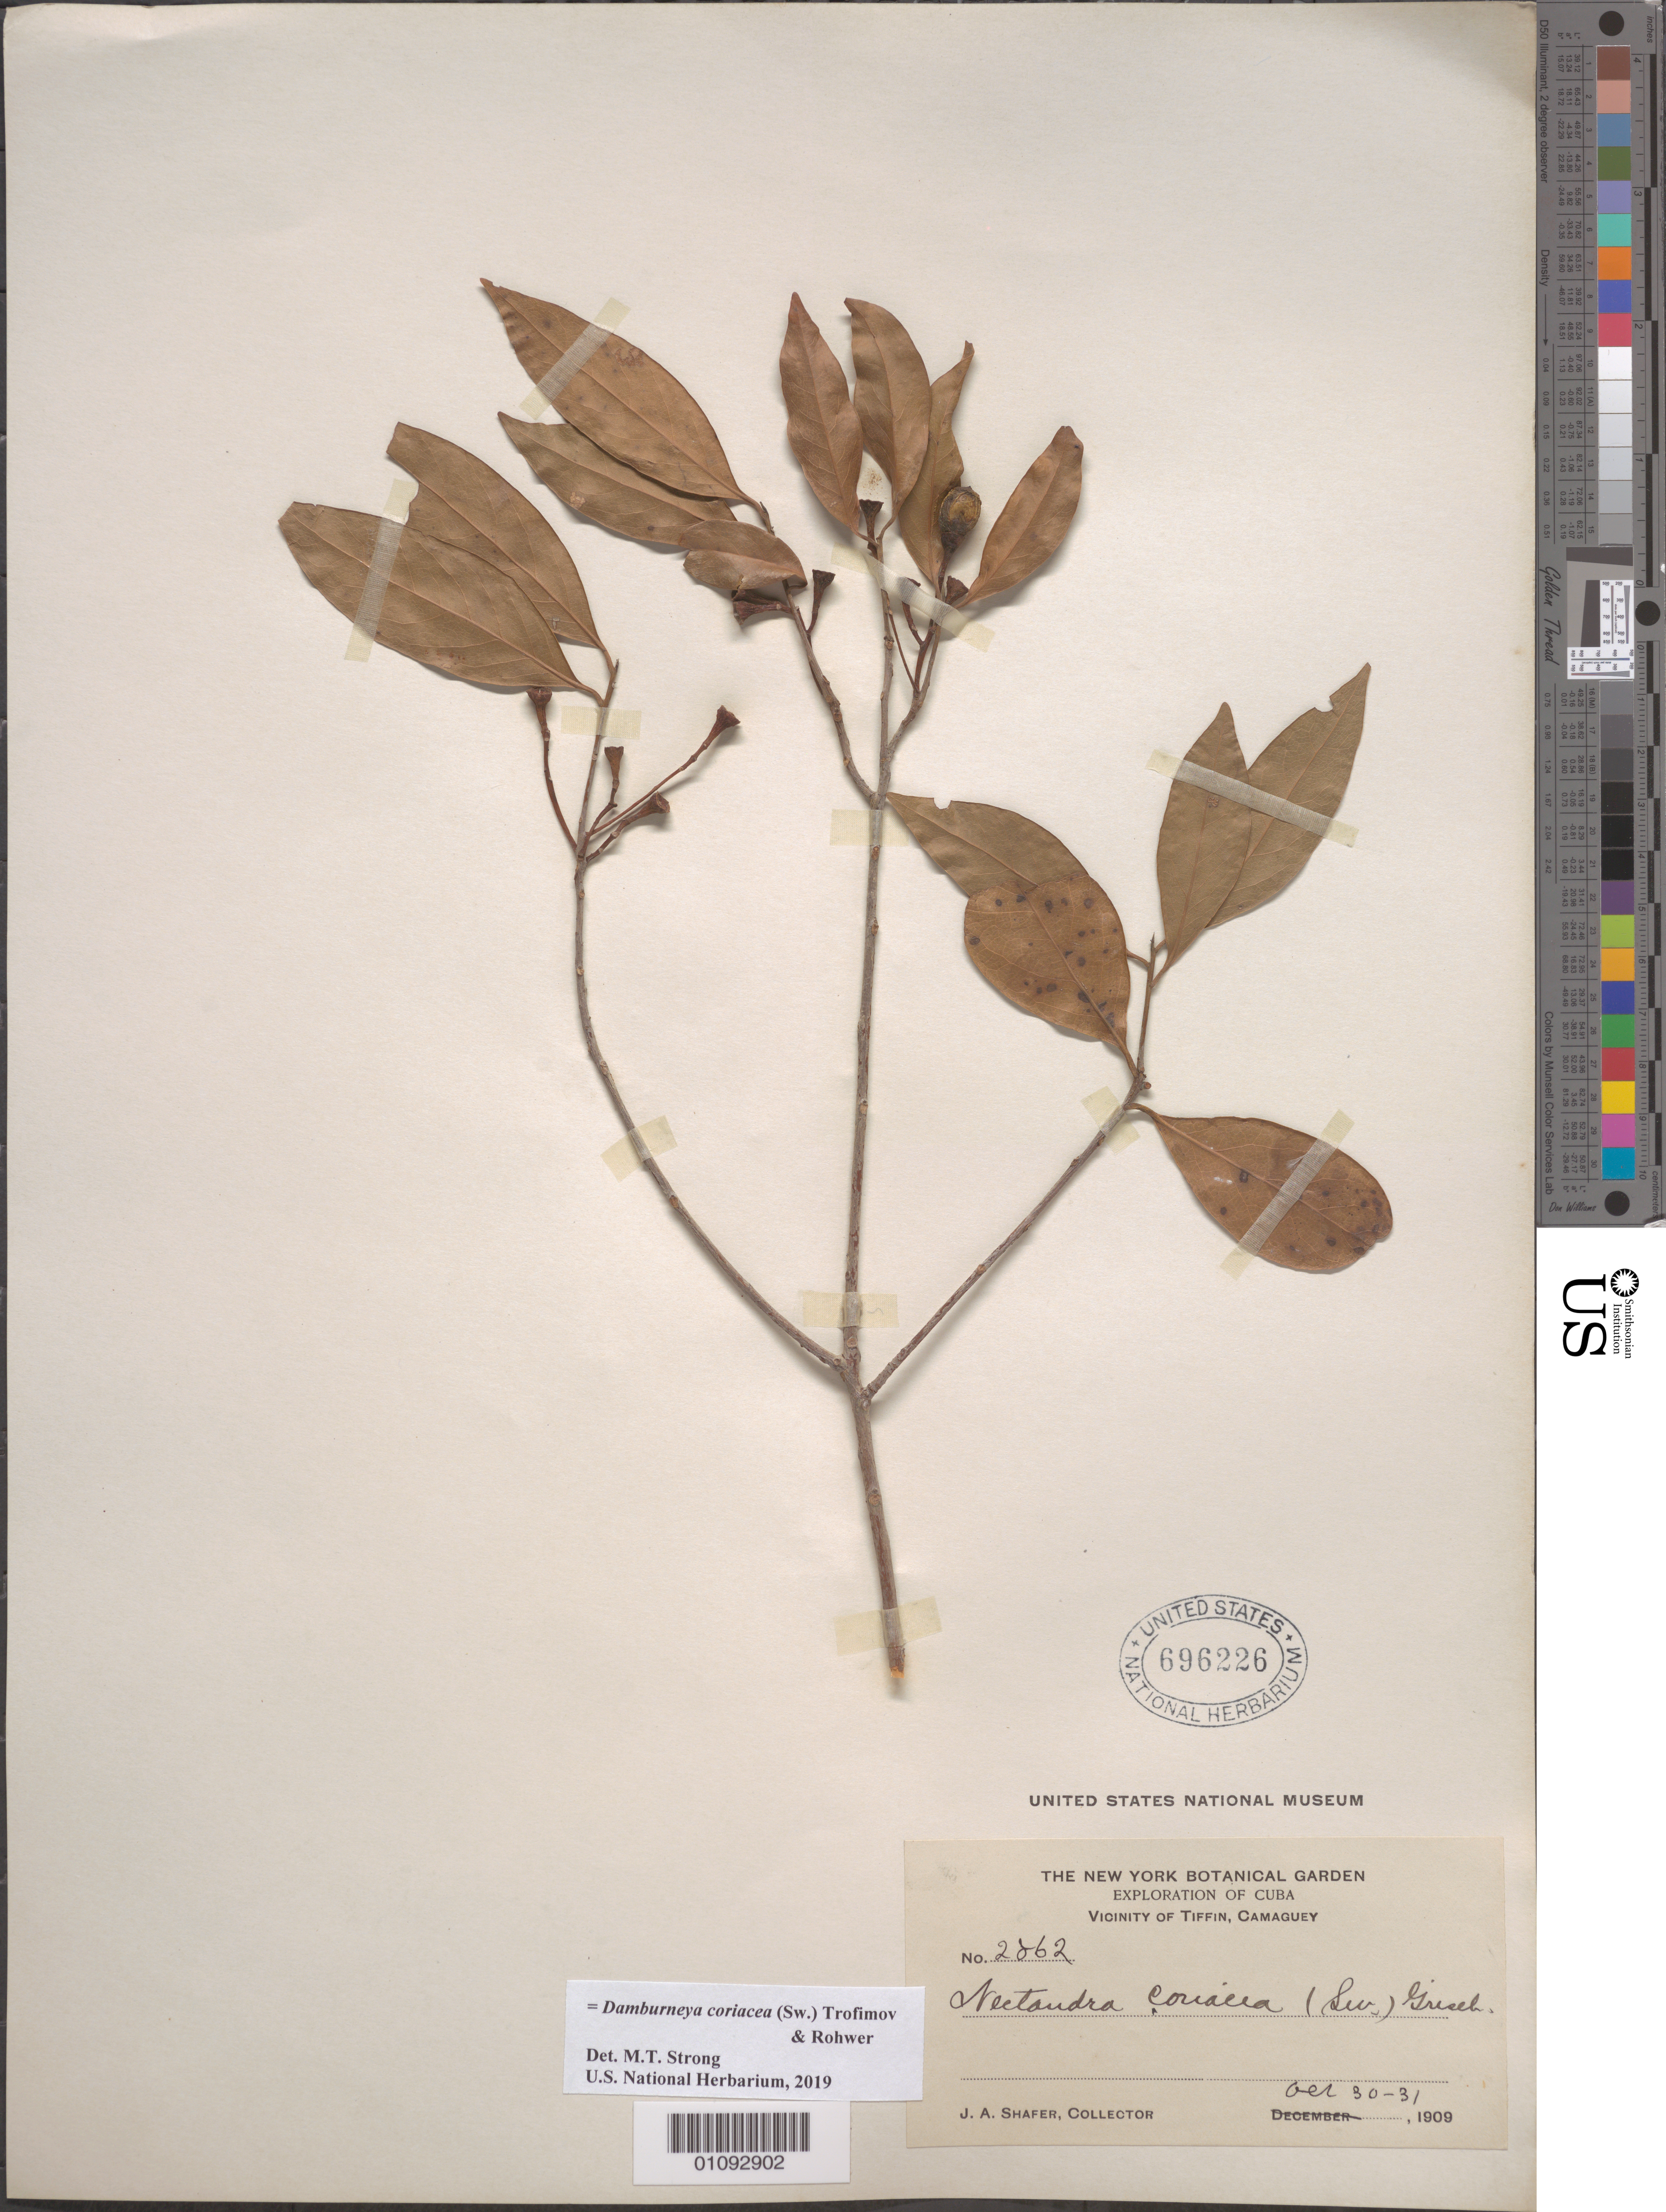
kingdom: Plantae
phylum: Tracheophyta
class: Magnoliopsida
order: Laurales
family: Lauraceae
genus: Damburneya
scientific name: Damburneya coriacea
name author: (Sw.) Trofimov & Rohwer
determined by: Strong, M. T., (US), Smithsonian Institution - National Museum of Natural History (UNITED STATES)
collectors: J. A. Shafer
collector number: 2262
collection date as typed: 30 Dec 1909 to 31 Dec 1909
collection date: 1909-12-30/1909-12-31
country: Cuba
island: Cuba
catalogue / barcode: US 696226